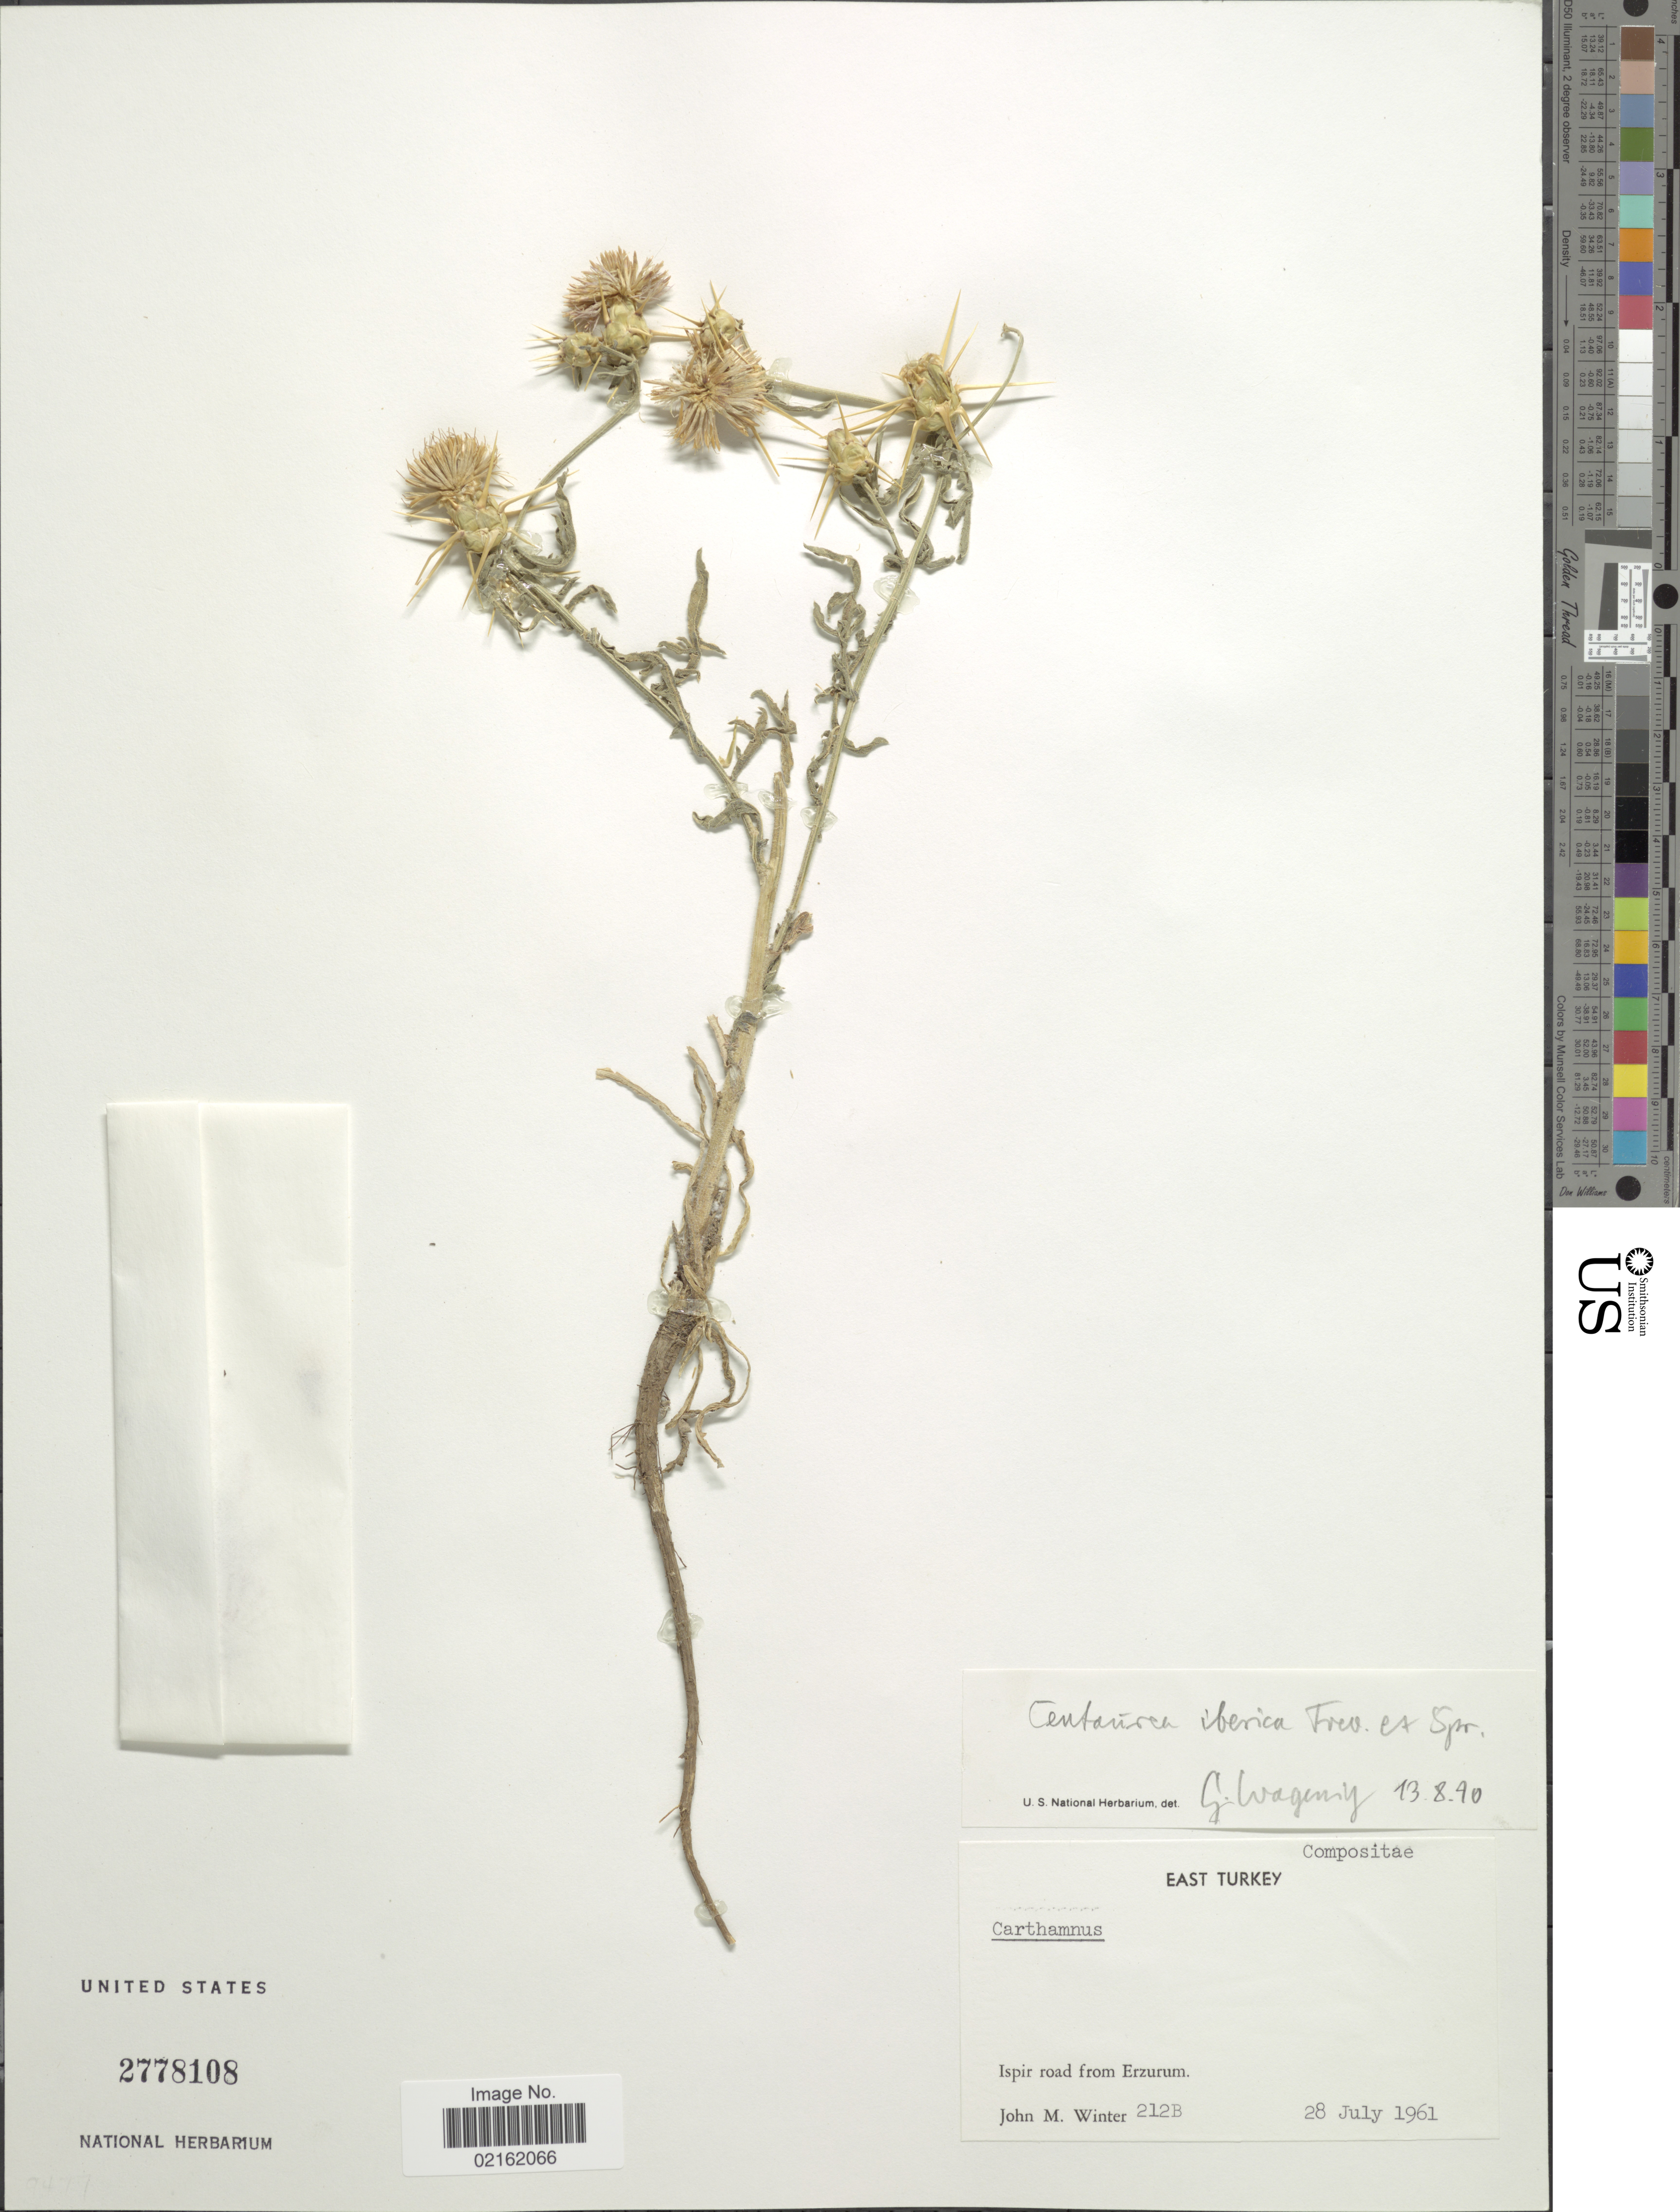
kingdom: Plantae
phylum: Tracheophyta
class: Magnoliopsida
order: Asterales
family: Asteraceae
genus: Centaurea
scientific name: Centaurea intricata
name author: Boiss.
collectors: J. M. Winter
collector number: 212B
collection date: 1961-07-28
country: Turkey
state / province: Erzurum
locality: East Turkey, Ispir road from Erzururm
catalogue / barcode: US 2778108